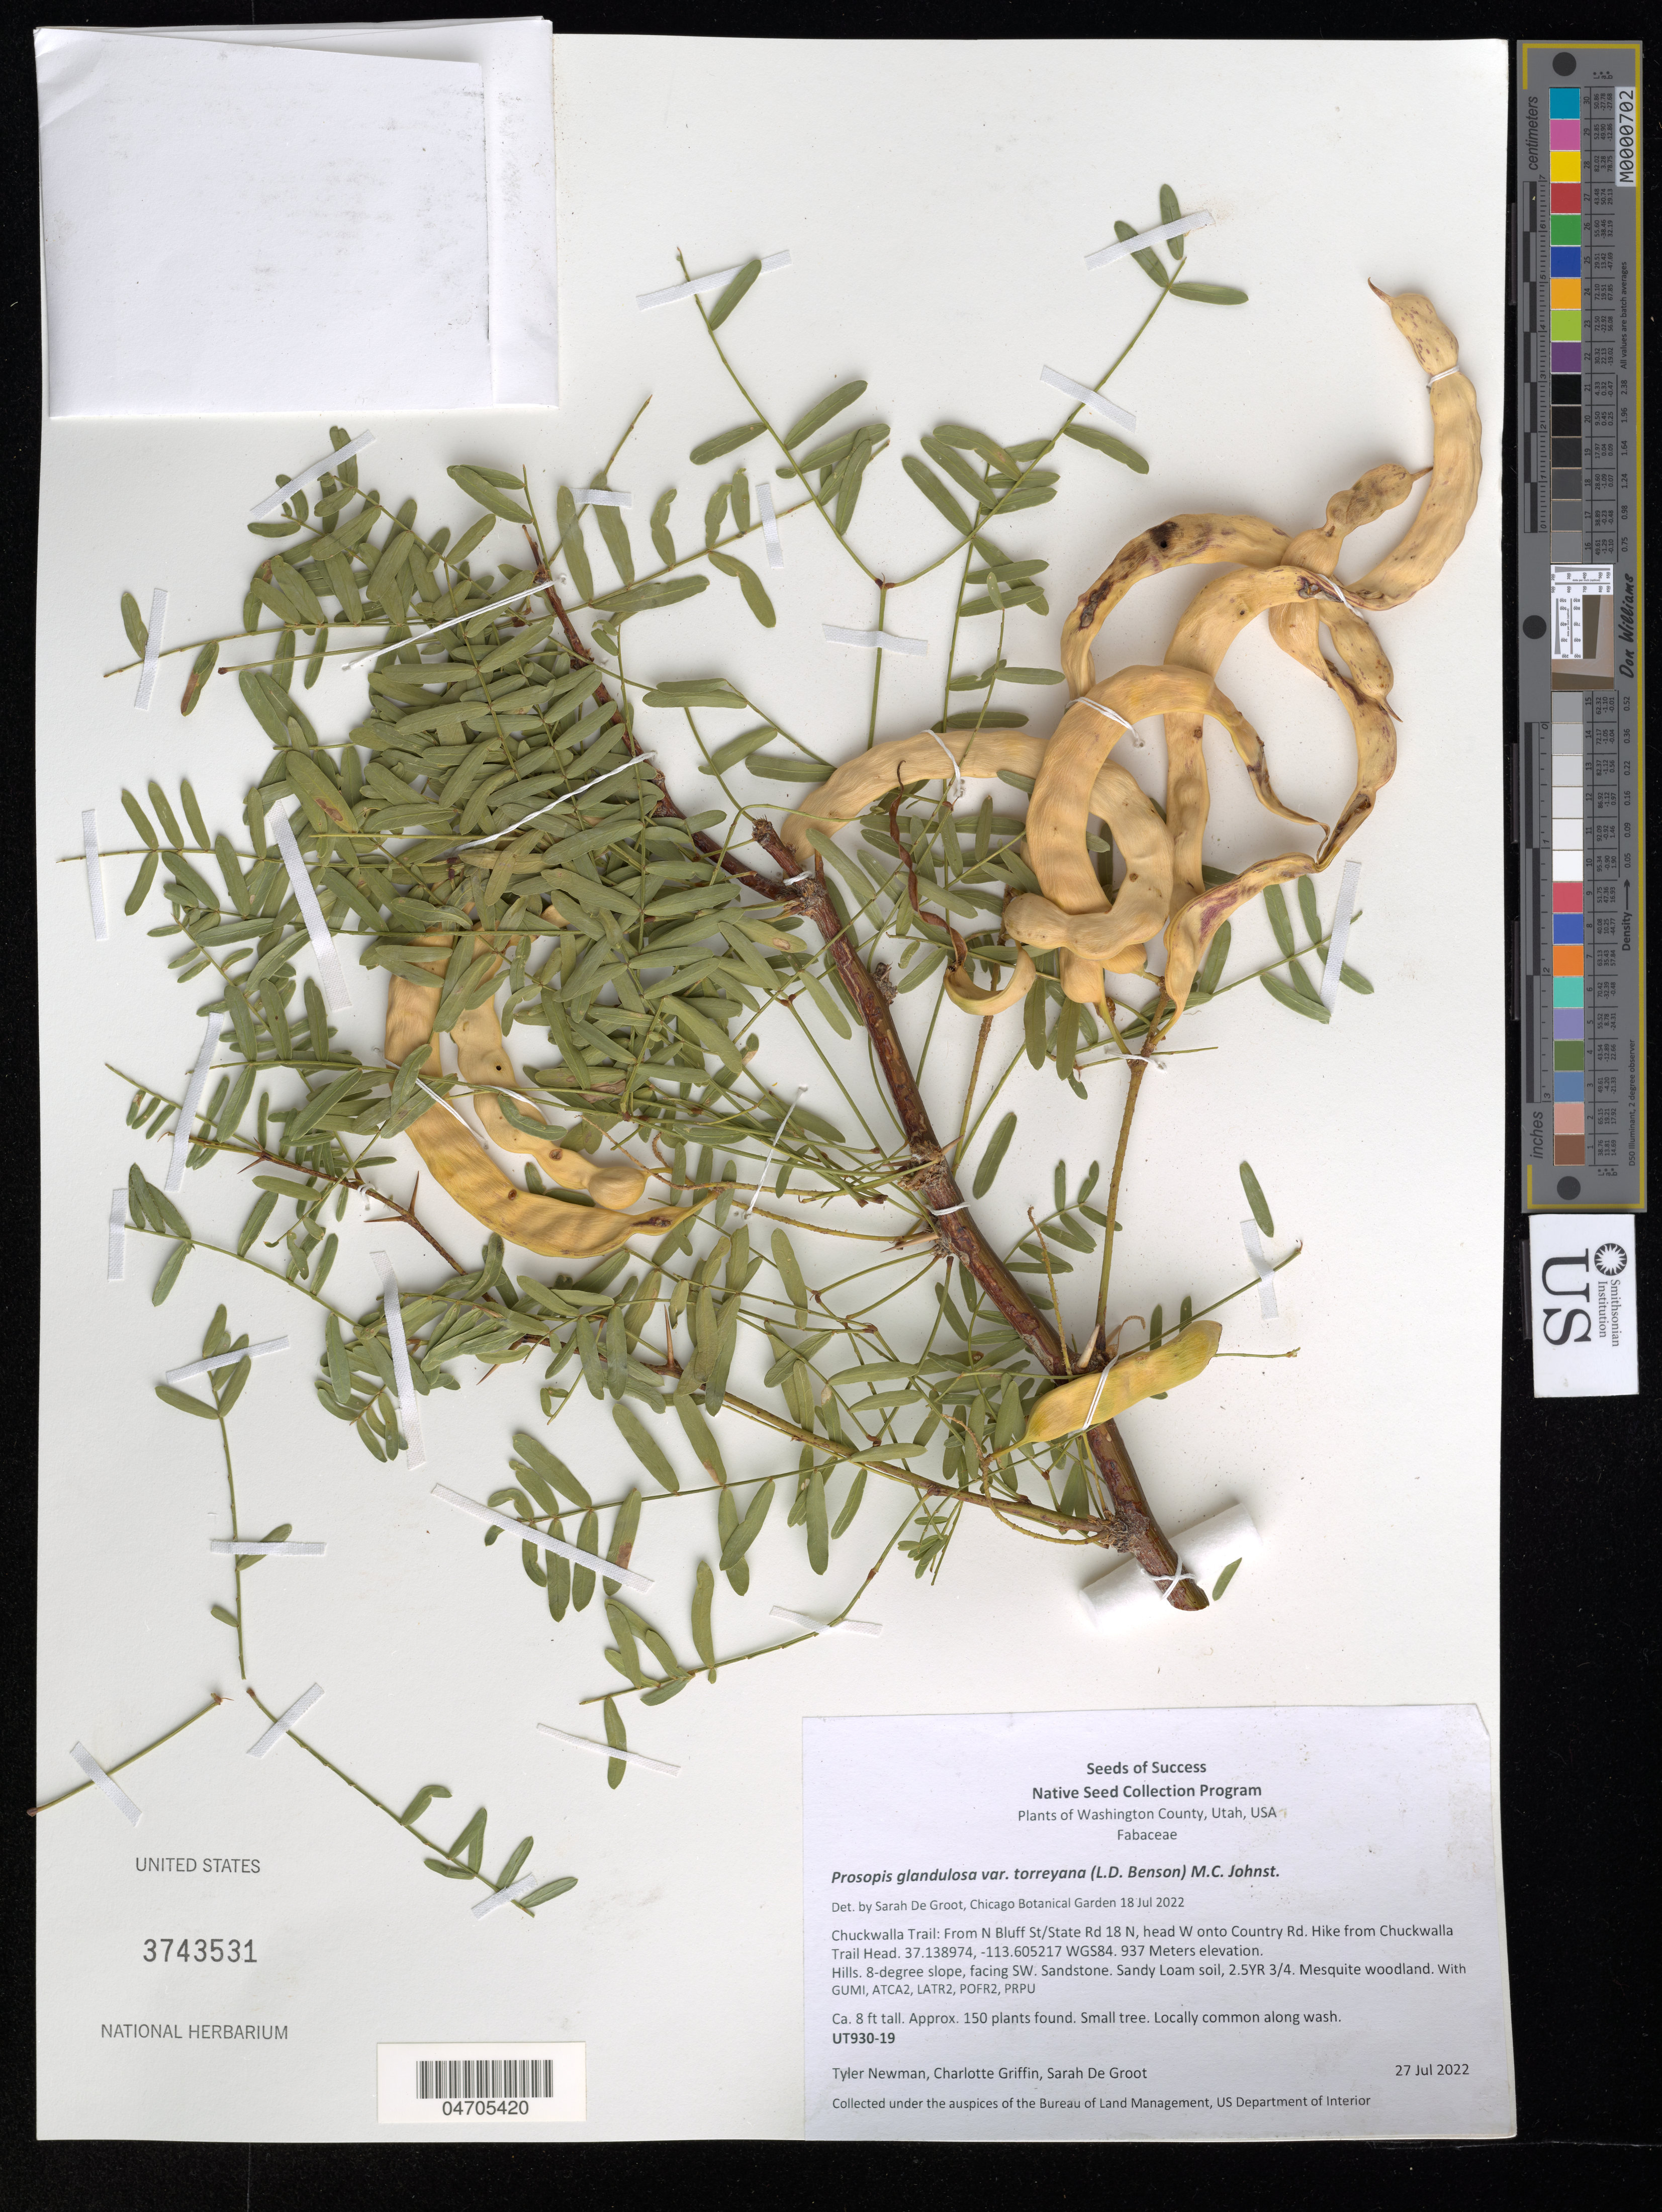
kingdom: Plantae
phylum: Tracheophyta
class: Magnoliopsida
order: Fabales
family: Fabaceae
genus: Prosopis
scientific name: Prosopis glandulosa var. torreyana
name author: (L.D. Benson) M.C. Johnst.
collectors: T. Newman, C. Griffin & S. De Groot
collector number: UT930-19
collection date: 2022-07-27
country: United States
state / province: Utah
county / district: Washington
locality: Washington County. Chuckwalla Trail: From N Bluff St/State Rd 18 N, head W onto Country Rd. Hike from Chuckwalla Trail Head. WGS84. Facing SW.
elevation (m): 937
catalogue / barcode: US 3743531